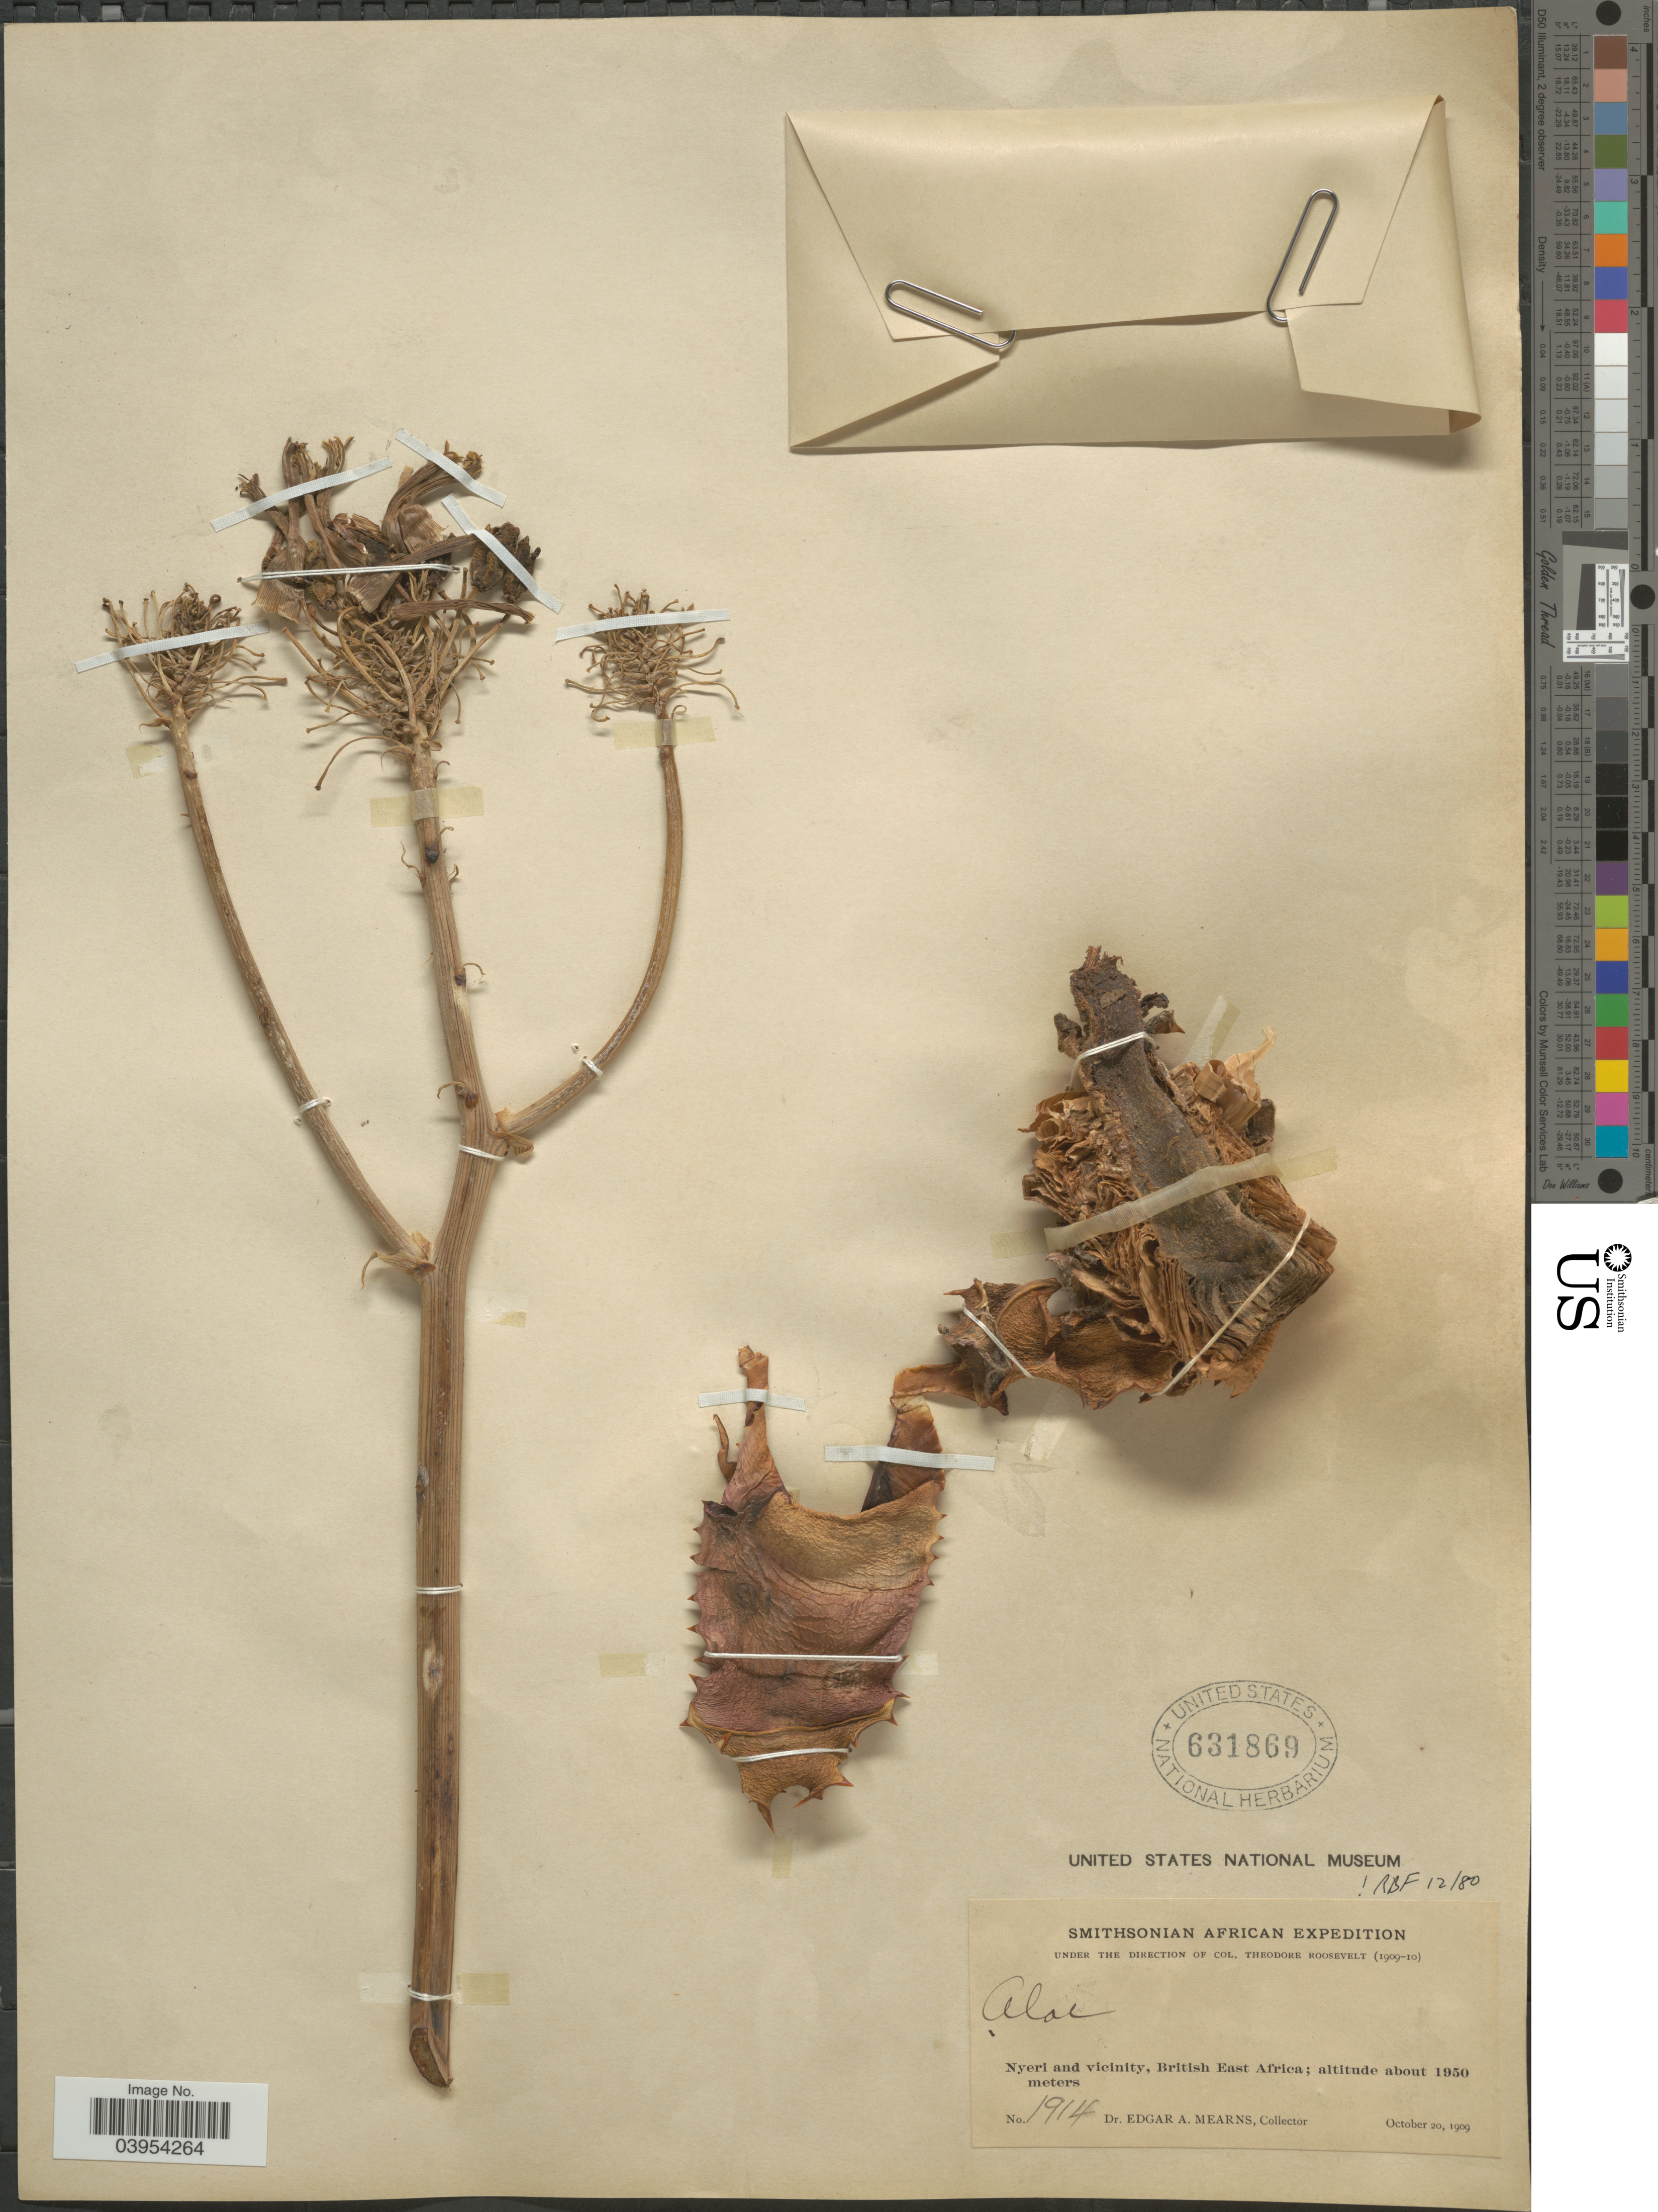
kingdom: Plantae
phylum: Tracheophyta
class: Liliopsida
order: Asparagales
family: Asphodelaceae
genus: Aloe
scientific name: Aloe sp.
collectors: E. A. Mearns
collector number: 1914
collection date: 1909-10-20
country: Kenya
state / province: Nyeri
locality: Nyeri and vicinity, British East Africa.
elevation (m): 1950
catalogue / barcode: US 631869